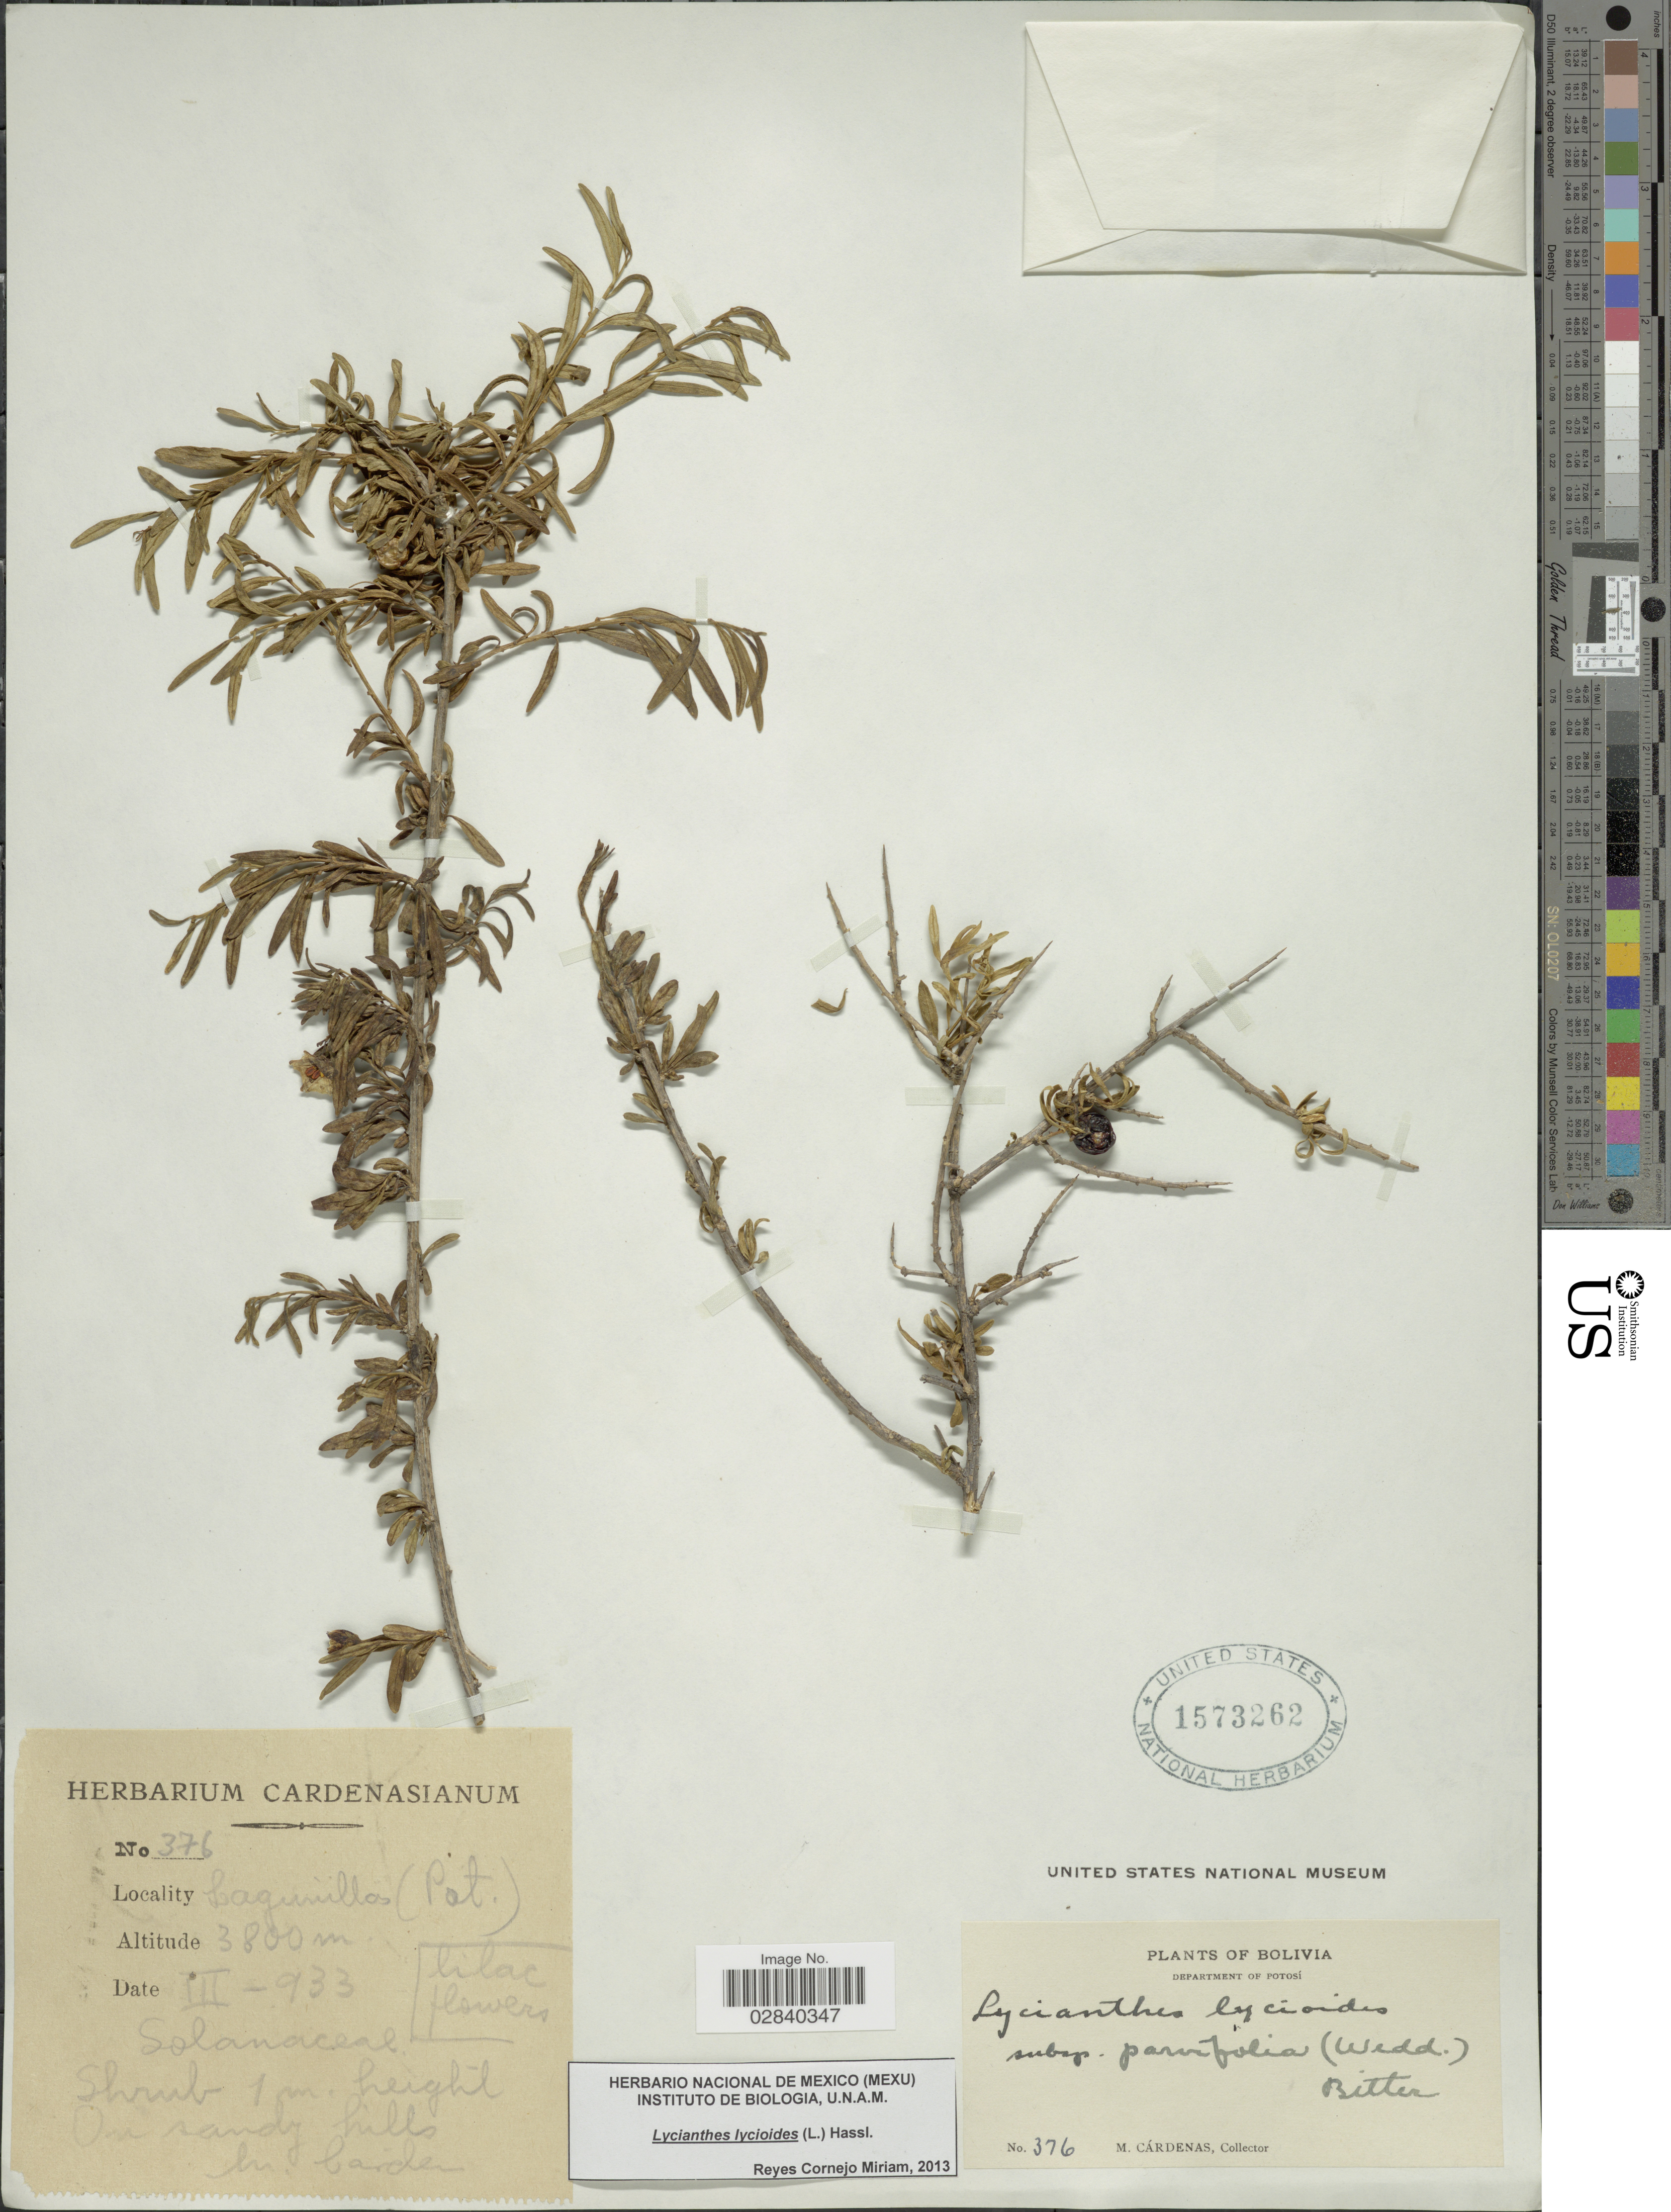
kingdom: Plantae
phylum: Tracheophyta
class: Magnoliopsida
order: Solanales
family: Solanaceae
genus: Lycianthes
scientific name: Lycianthes lycioides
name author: (L.) Hassl.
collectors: M. Cárdenas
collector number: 376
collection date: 1933-03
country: Bolivia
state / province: Potosi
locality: Department of Potosí. Lagunillas.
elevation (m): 3800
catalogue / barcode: US 1573262